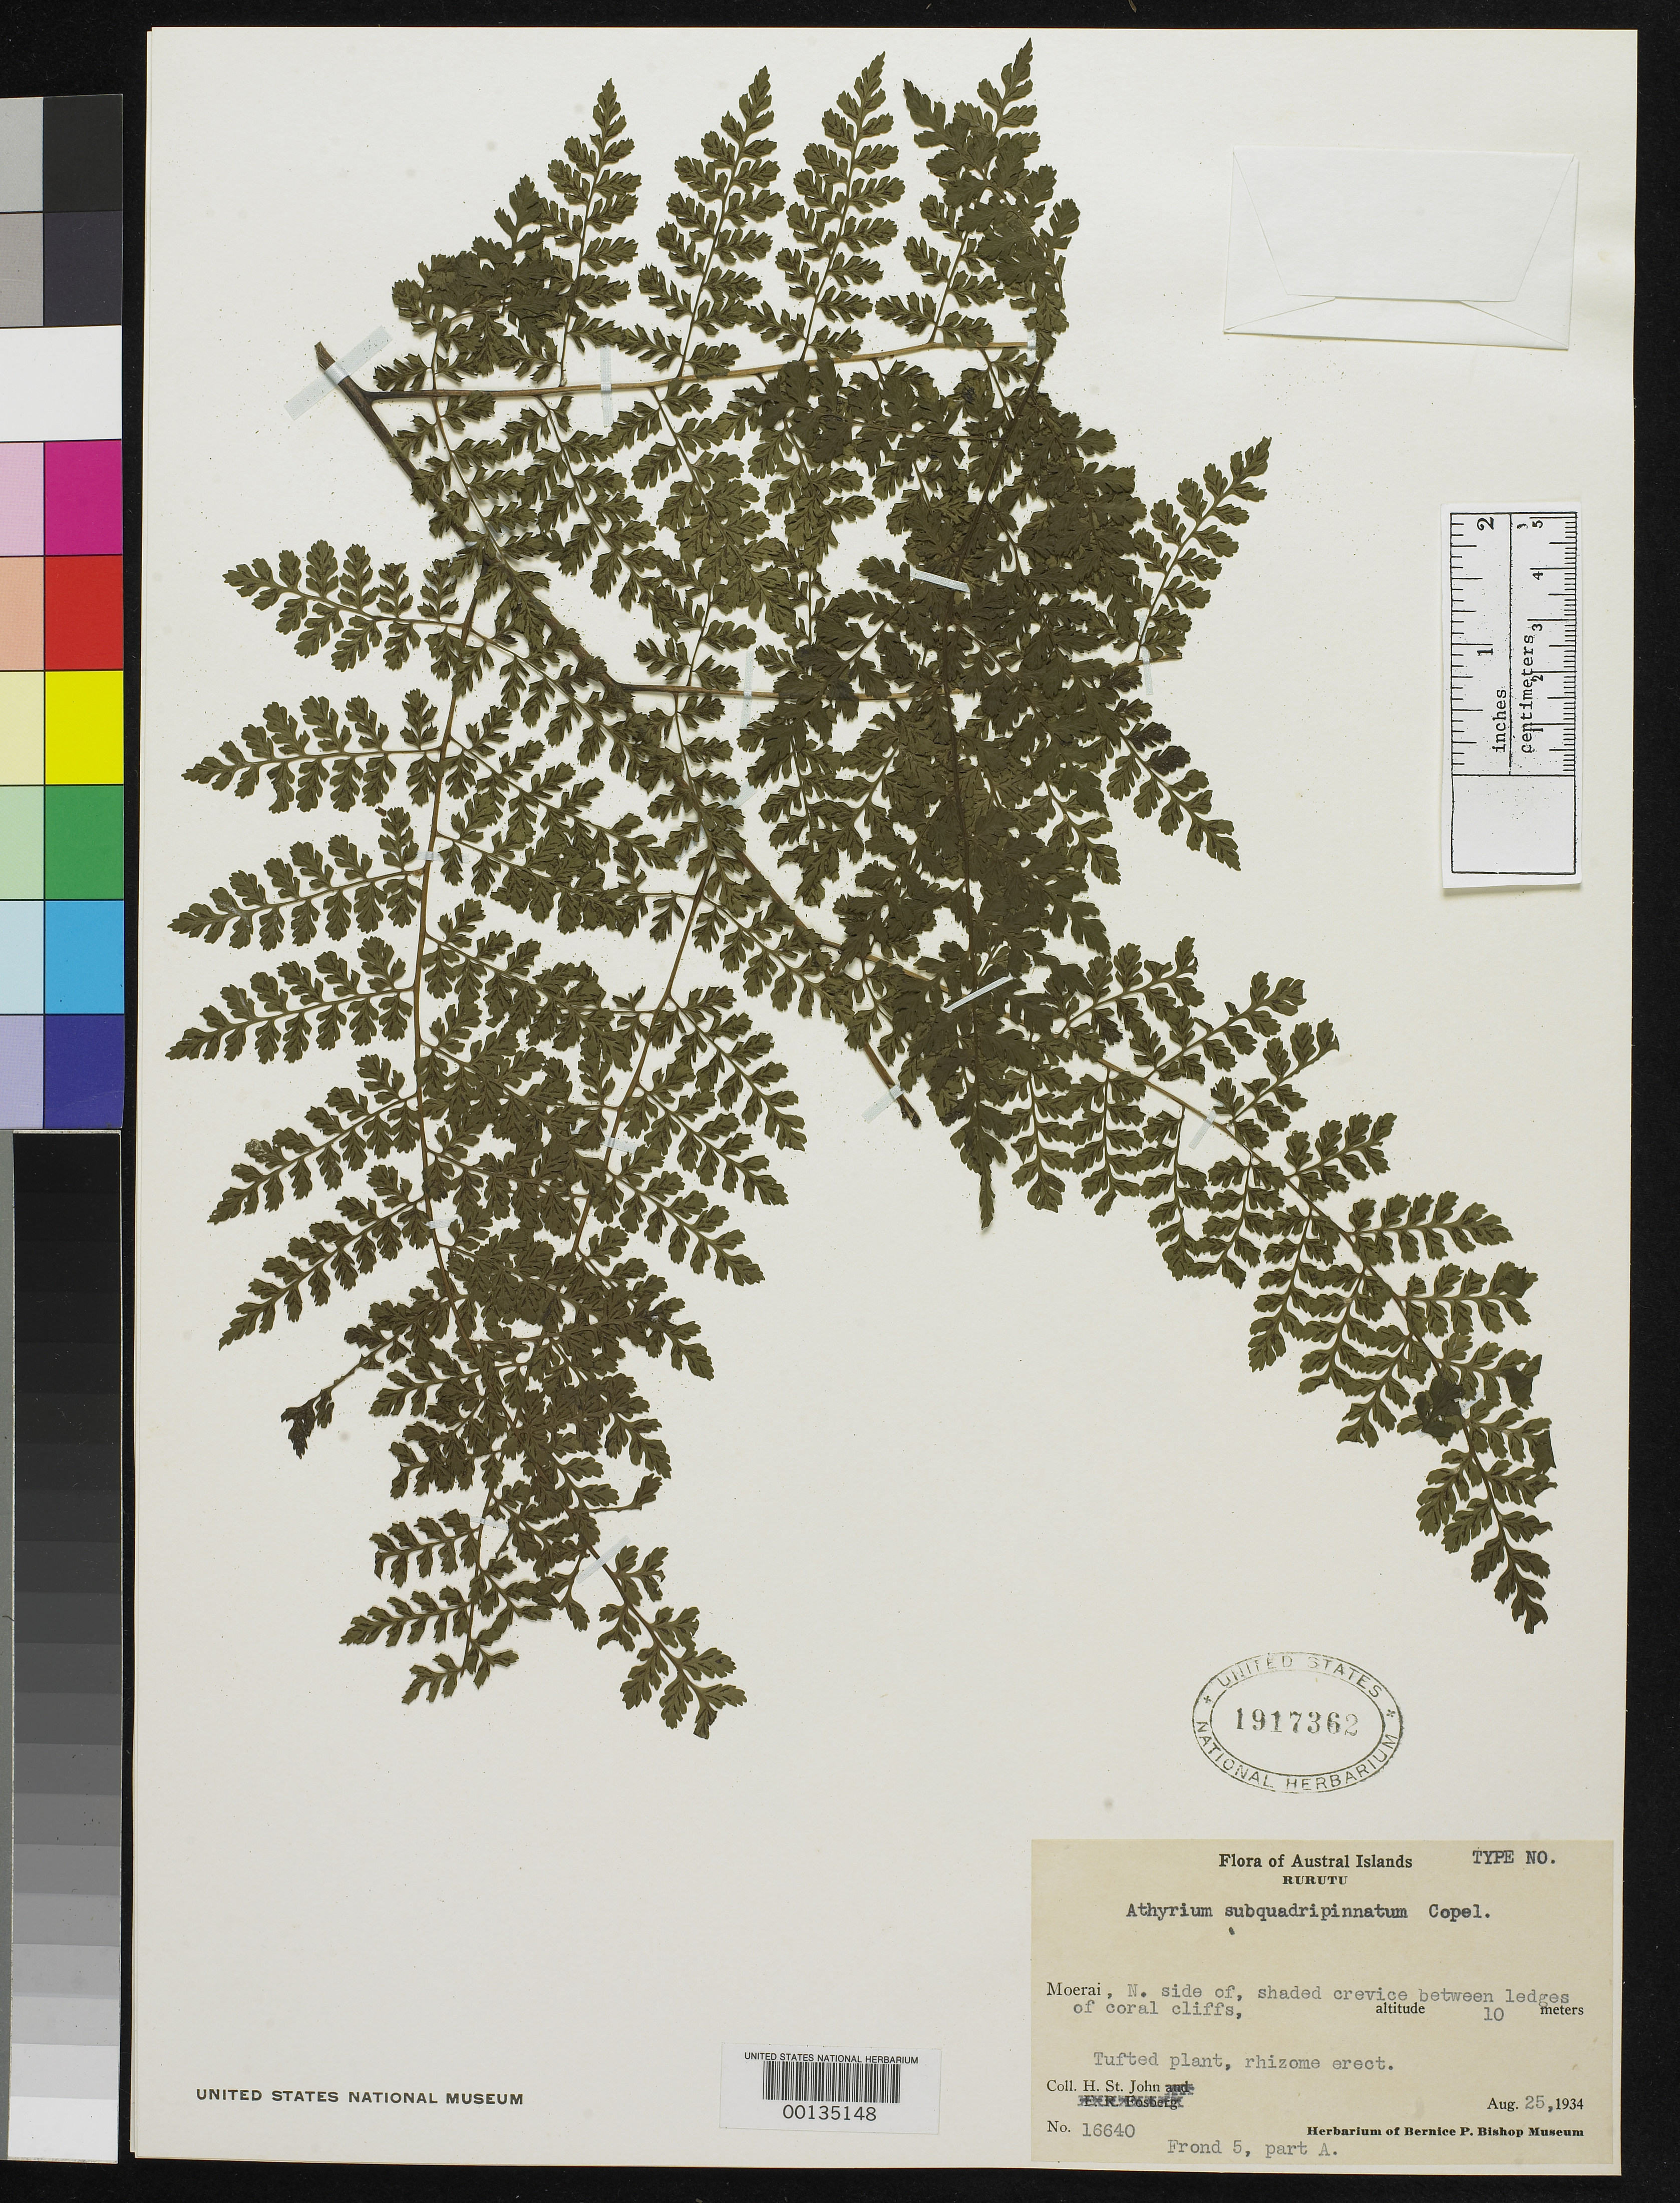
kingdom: Plantae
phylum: Tracheophyta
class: Polypodiopsida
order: Polypodiales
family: Athyriaceae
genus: Athyrium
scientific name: Athyrium subquadripinnatum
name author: Copel.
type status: Isotype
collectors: H. St. John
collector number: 16640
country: French Polynesia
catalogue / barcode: US 1917362